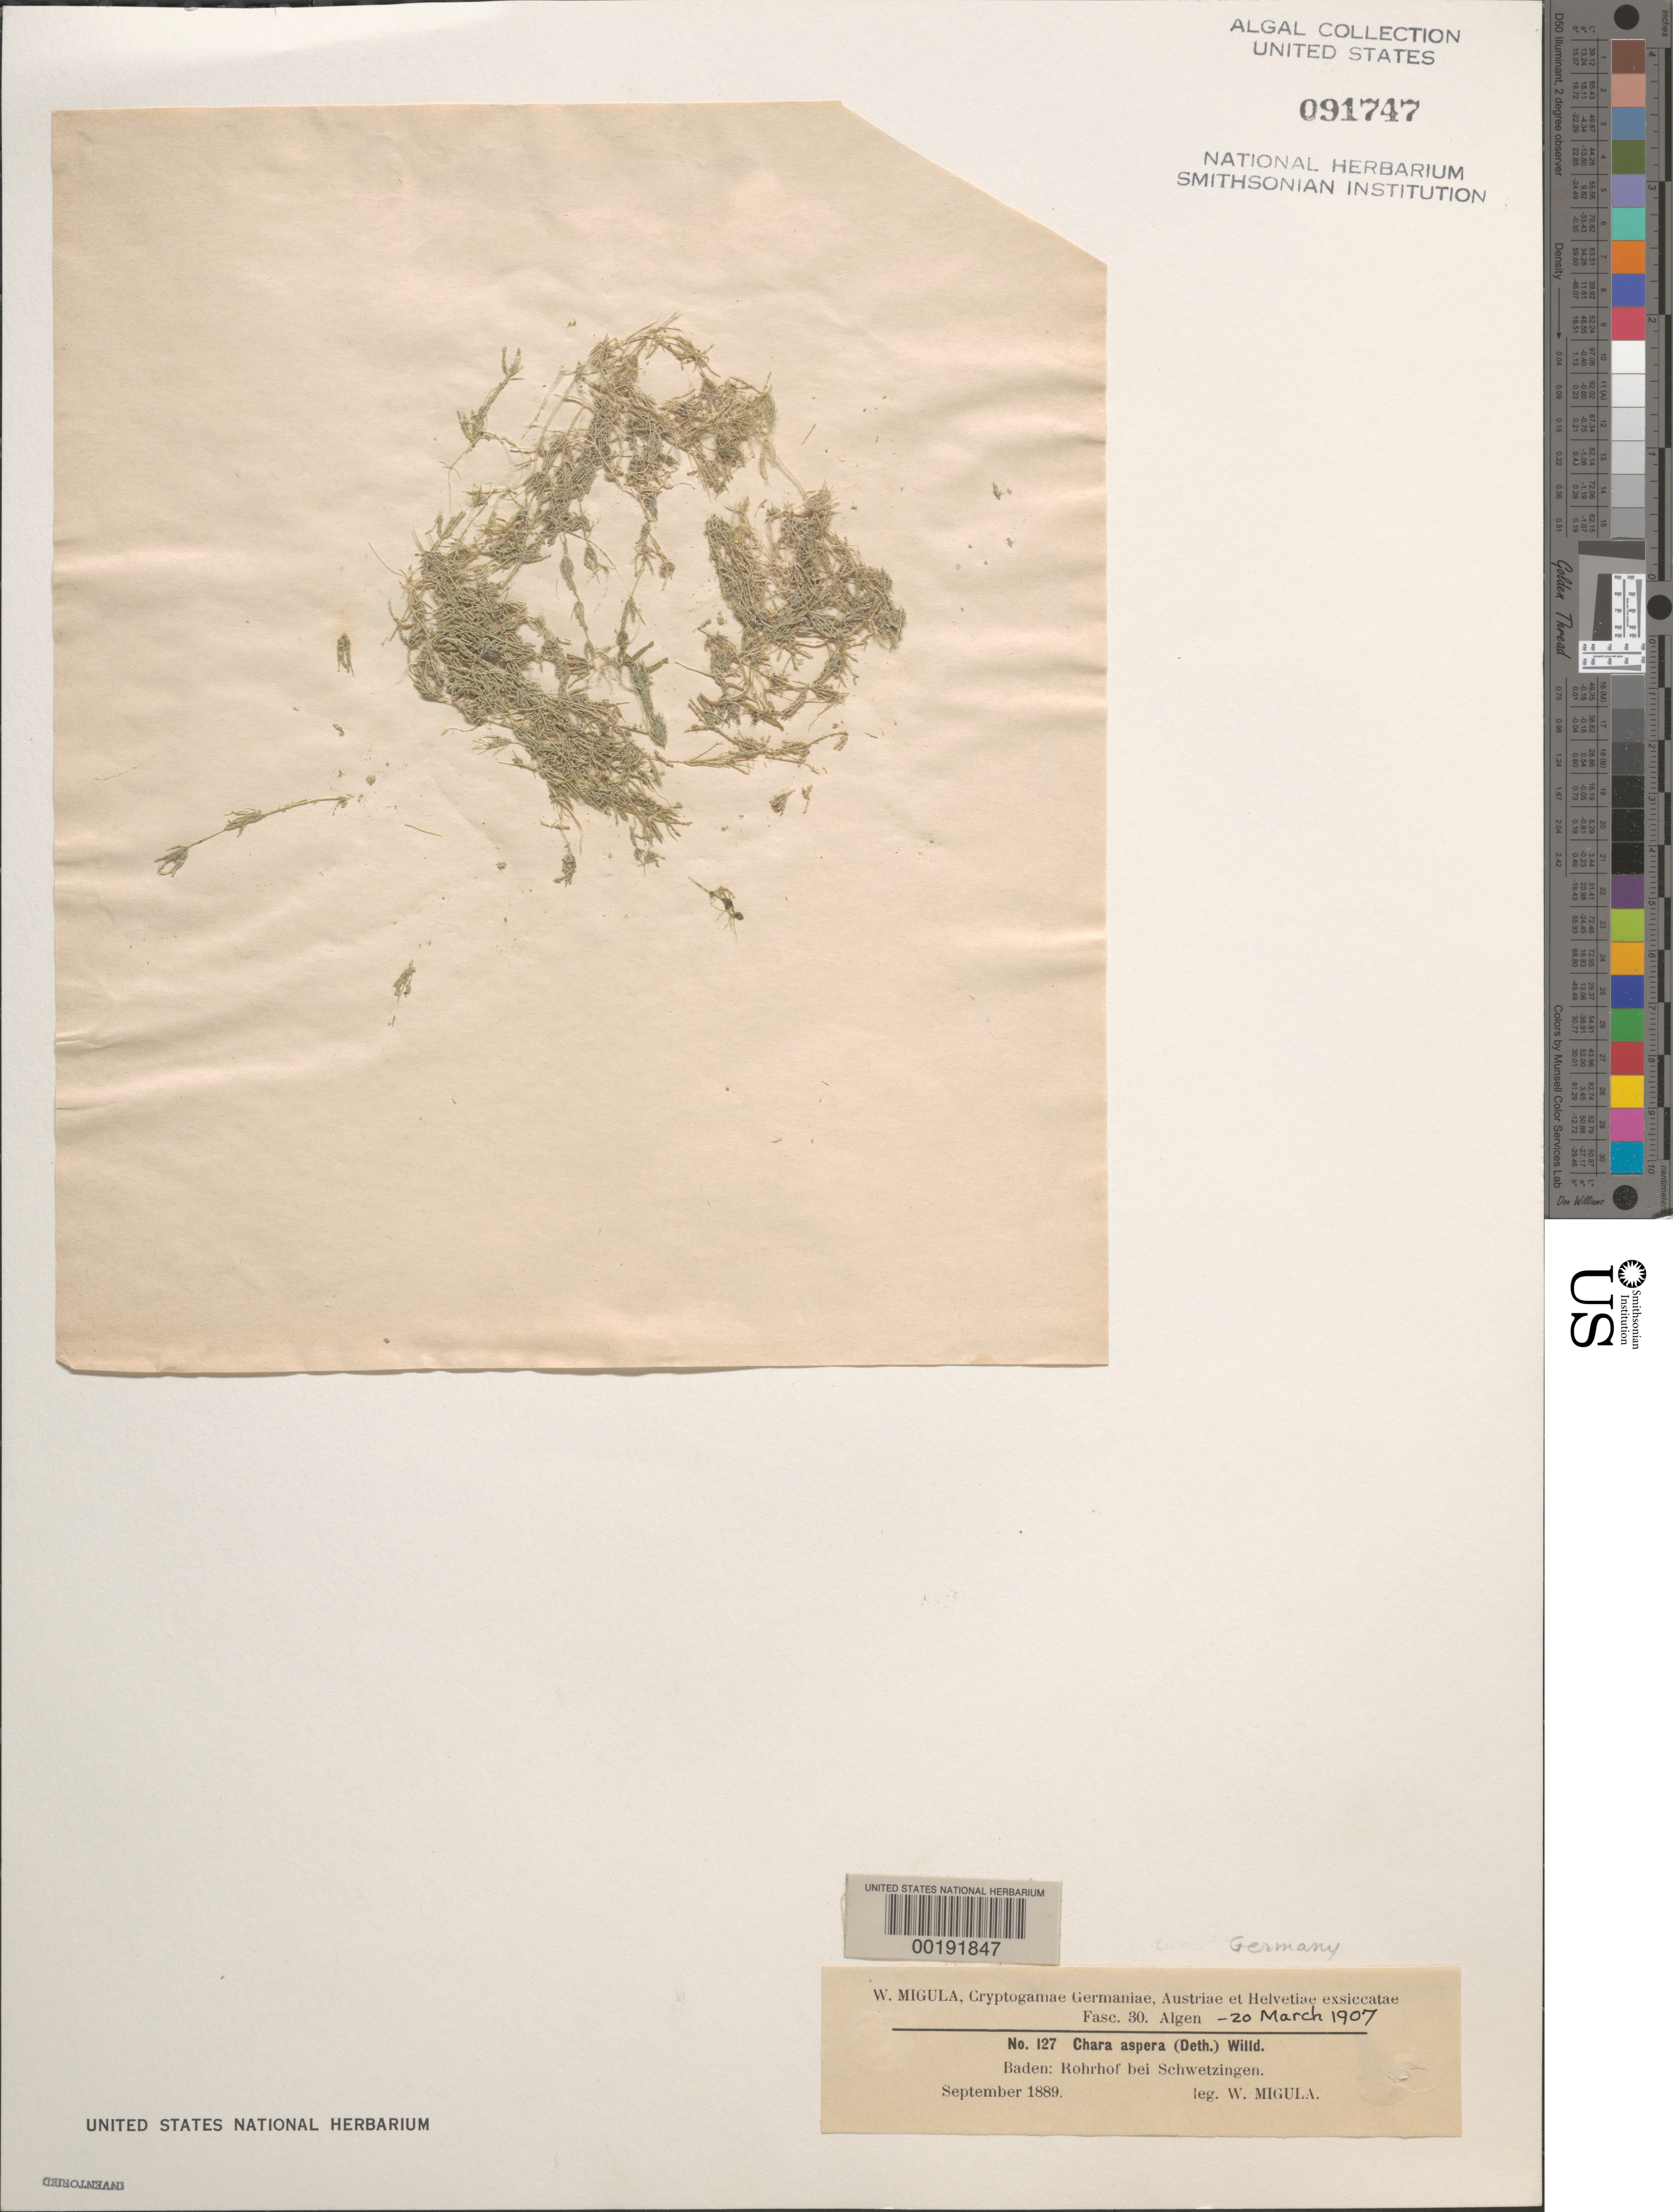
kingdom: Plantae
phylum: Charophyta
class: Charophyceae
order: Charales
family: Characeae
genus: Chara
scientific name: Chara aspera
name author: Willd.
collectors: W. Migula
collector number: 127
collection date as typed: Sep 1889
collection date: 1889-09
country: Germany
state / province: Baden-wurttemberg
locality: Rohrhof, near schwetzingen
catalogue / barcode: US 91747